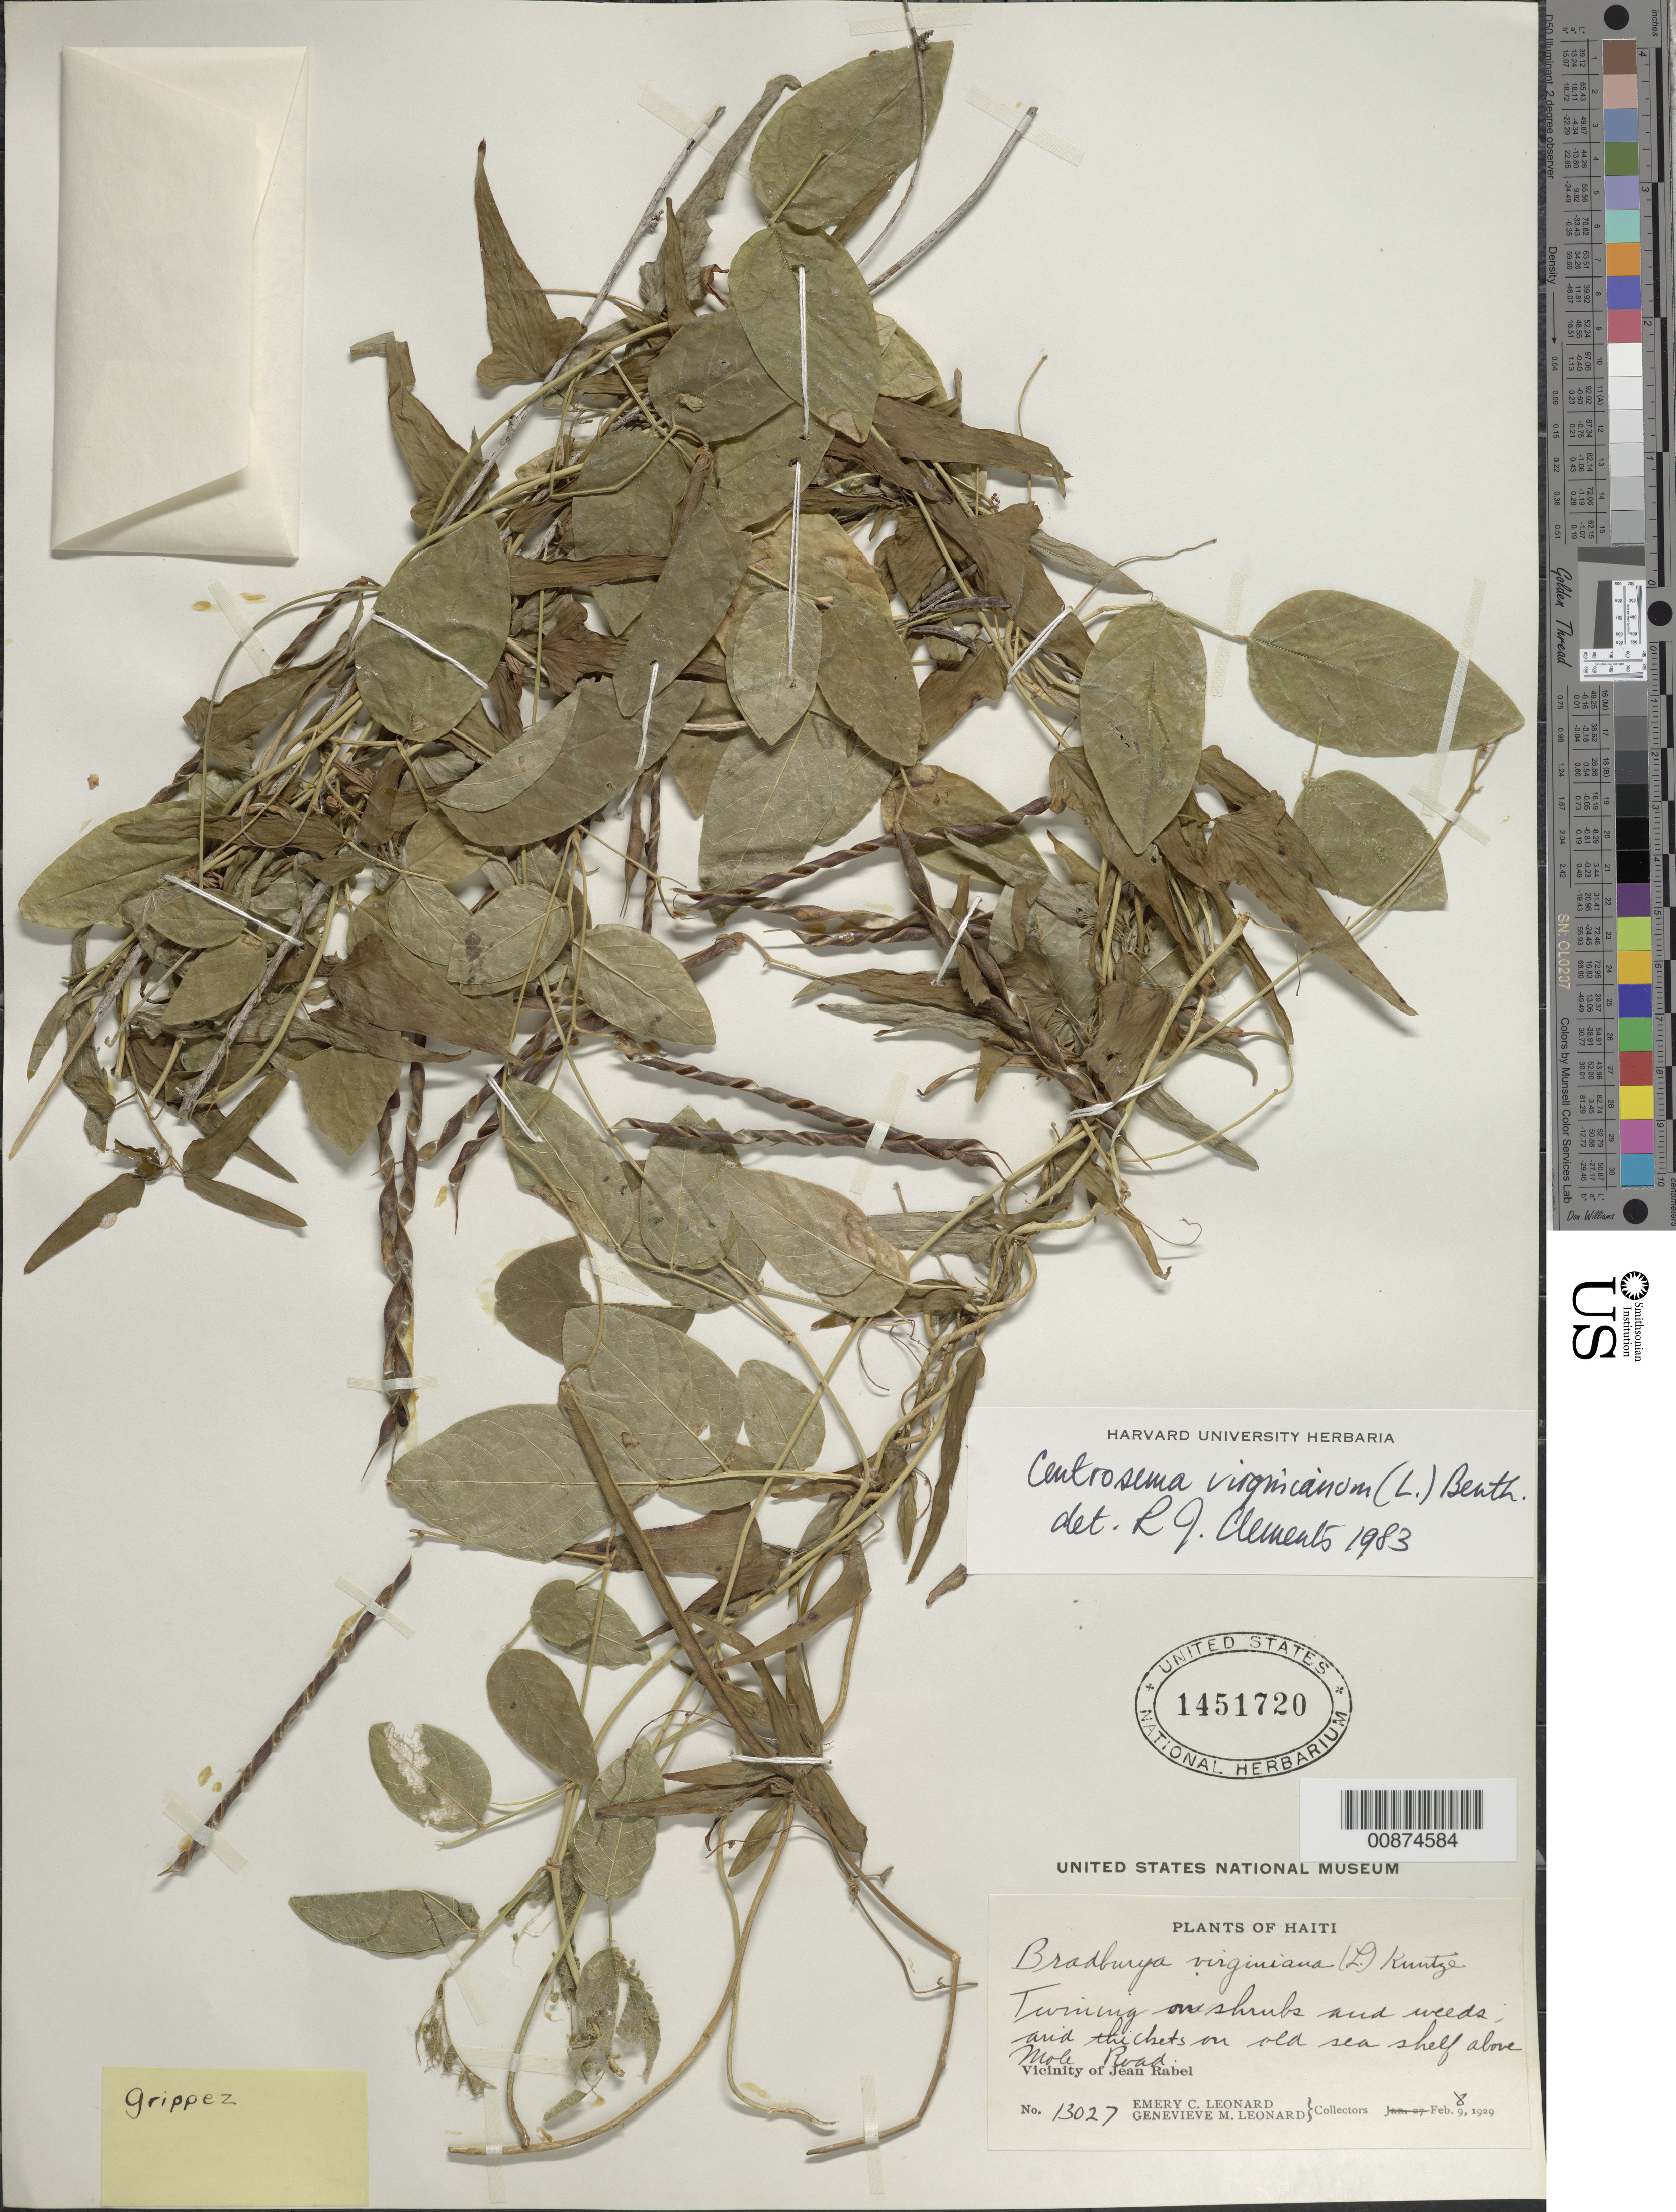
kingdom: Plantae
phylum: Tracheophyta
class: Magnoliopsida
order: Fabales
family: Fabaceae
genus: Centrosema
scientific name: Centrosema virginianum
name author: (L.) Benth.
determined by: Clements, R. J.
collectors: E. C. Leonard & G. M. Leonard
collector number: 13027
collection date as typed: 08 Feb 1929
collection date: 1929-02-08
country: Haiti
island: Hispaniola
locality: Vicinity of Jean Rabel. Above Mole road.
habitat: Twining on shrubs and weeds. Arid thickets on old sea shelf.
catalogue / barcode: US 1451720